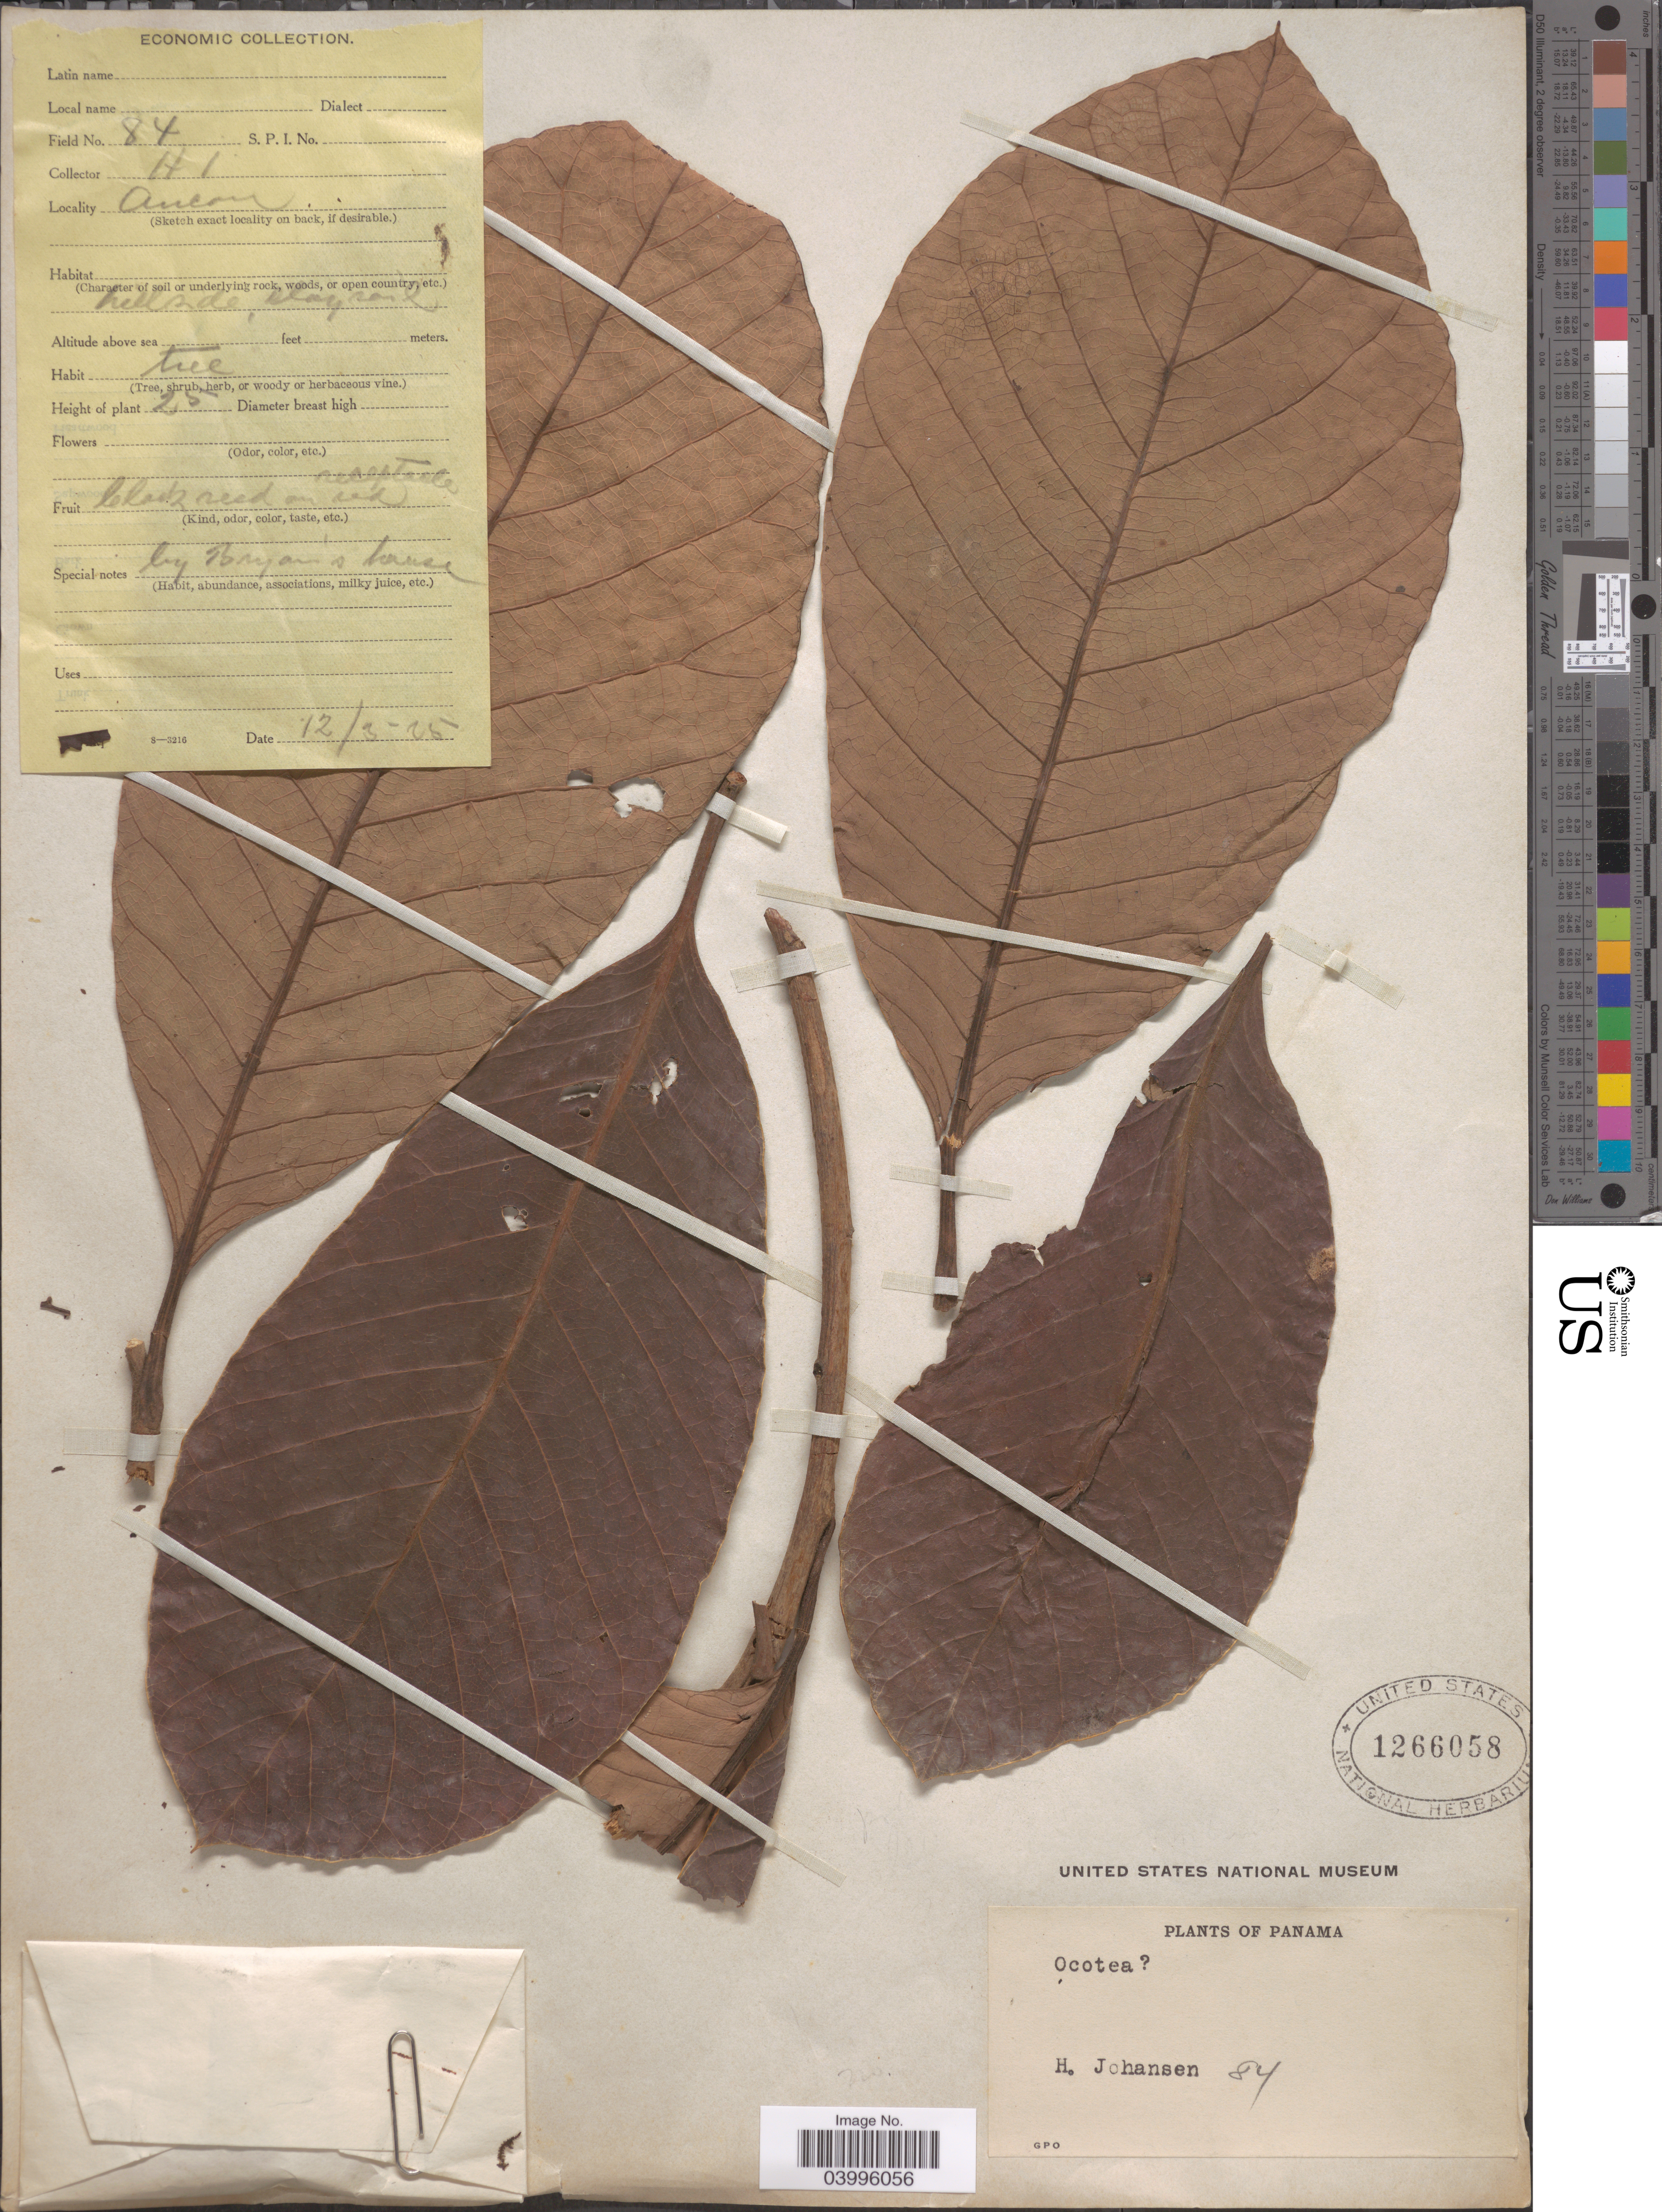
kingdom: Plantae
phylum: Tracheophyta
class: Magnoliopsida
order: Laurales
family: Lauraceae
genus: Ocotea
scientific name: Ocotea sp.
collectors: H. Johansen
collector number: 84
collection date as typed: Transcribed d/m/y: 12/3/25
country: Panama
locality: Ancon.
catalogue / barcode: US 1266058